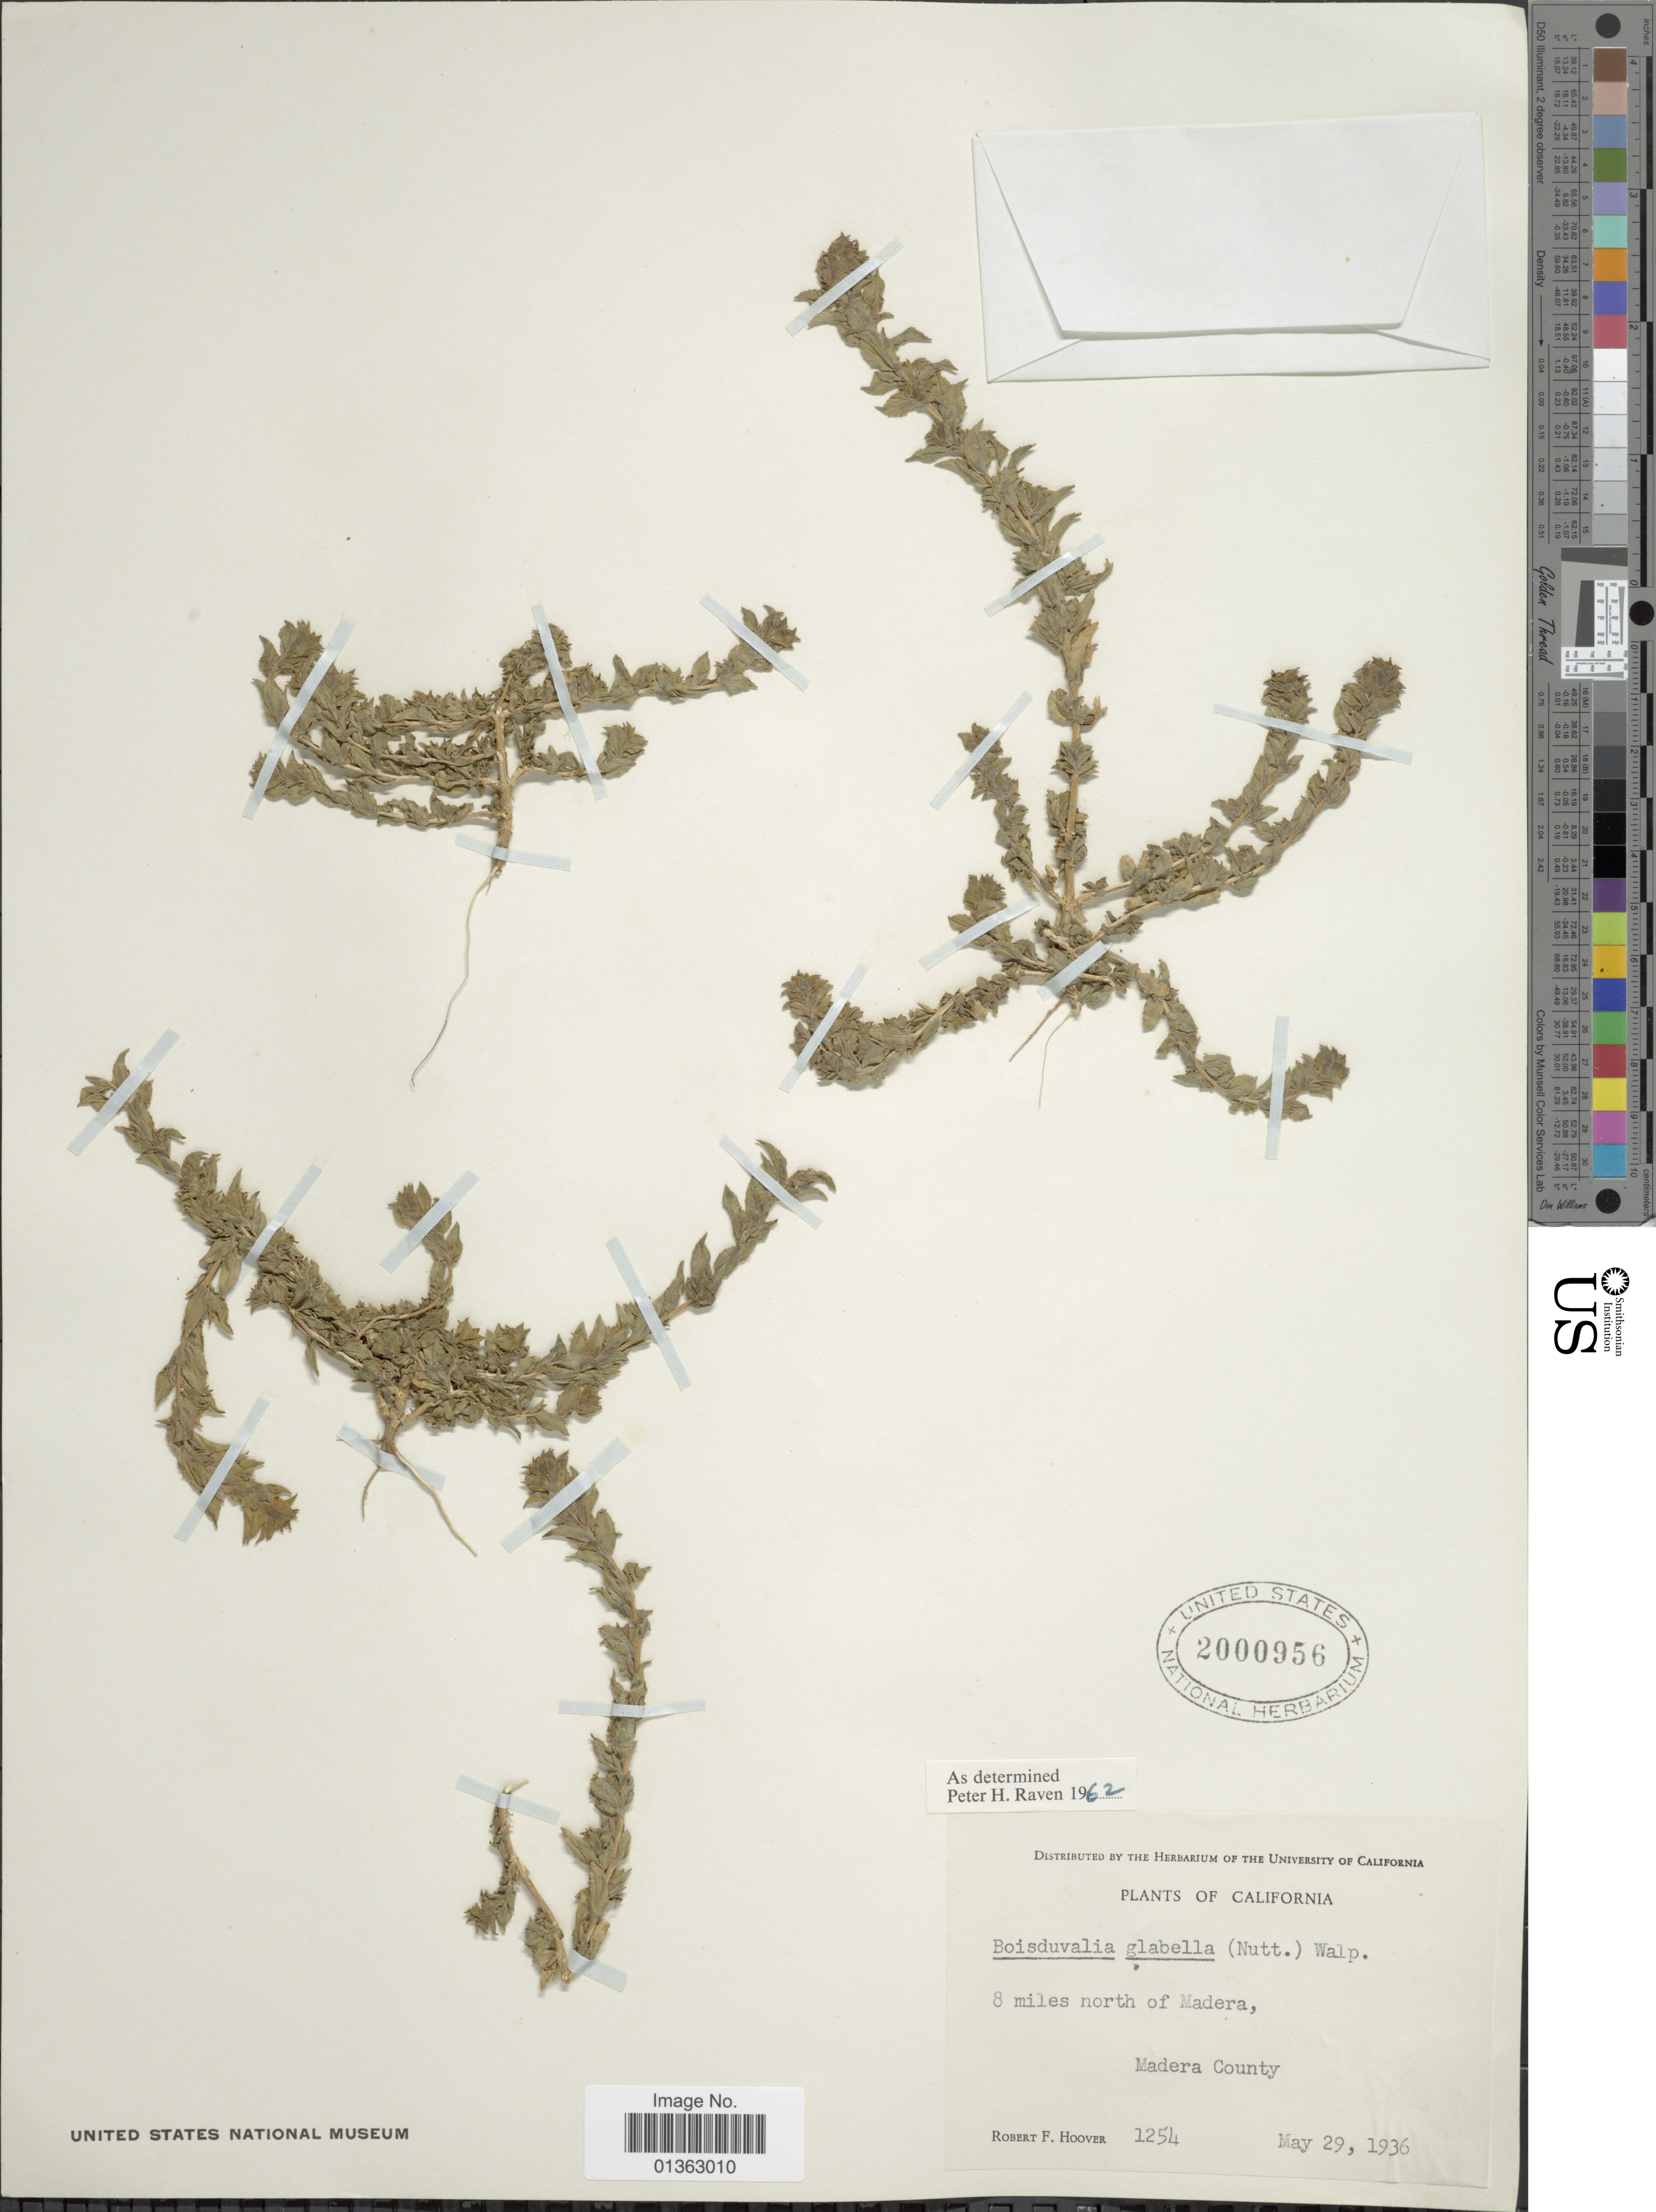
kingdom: Plantae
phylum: Tracheophyta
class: Magnoliopsida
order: Myrtales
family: Onagraceae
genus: Epilobium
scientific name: Epilobium campestre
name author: (Jeps.) Hoch & W.L. Wagner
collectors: R. F. Hoover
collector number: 1254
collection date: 1936-05-29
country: United States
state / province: California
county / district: Madera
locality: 8 miles north of Madera, Madera County.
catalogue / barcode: US 2000956